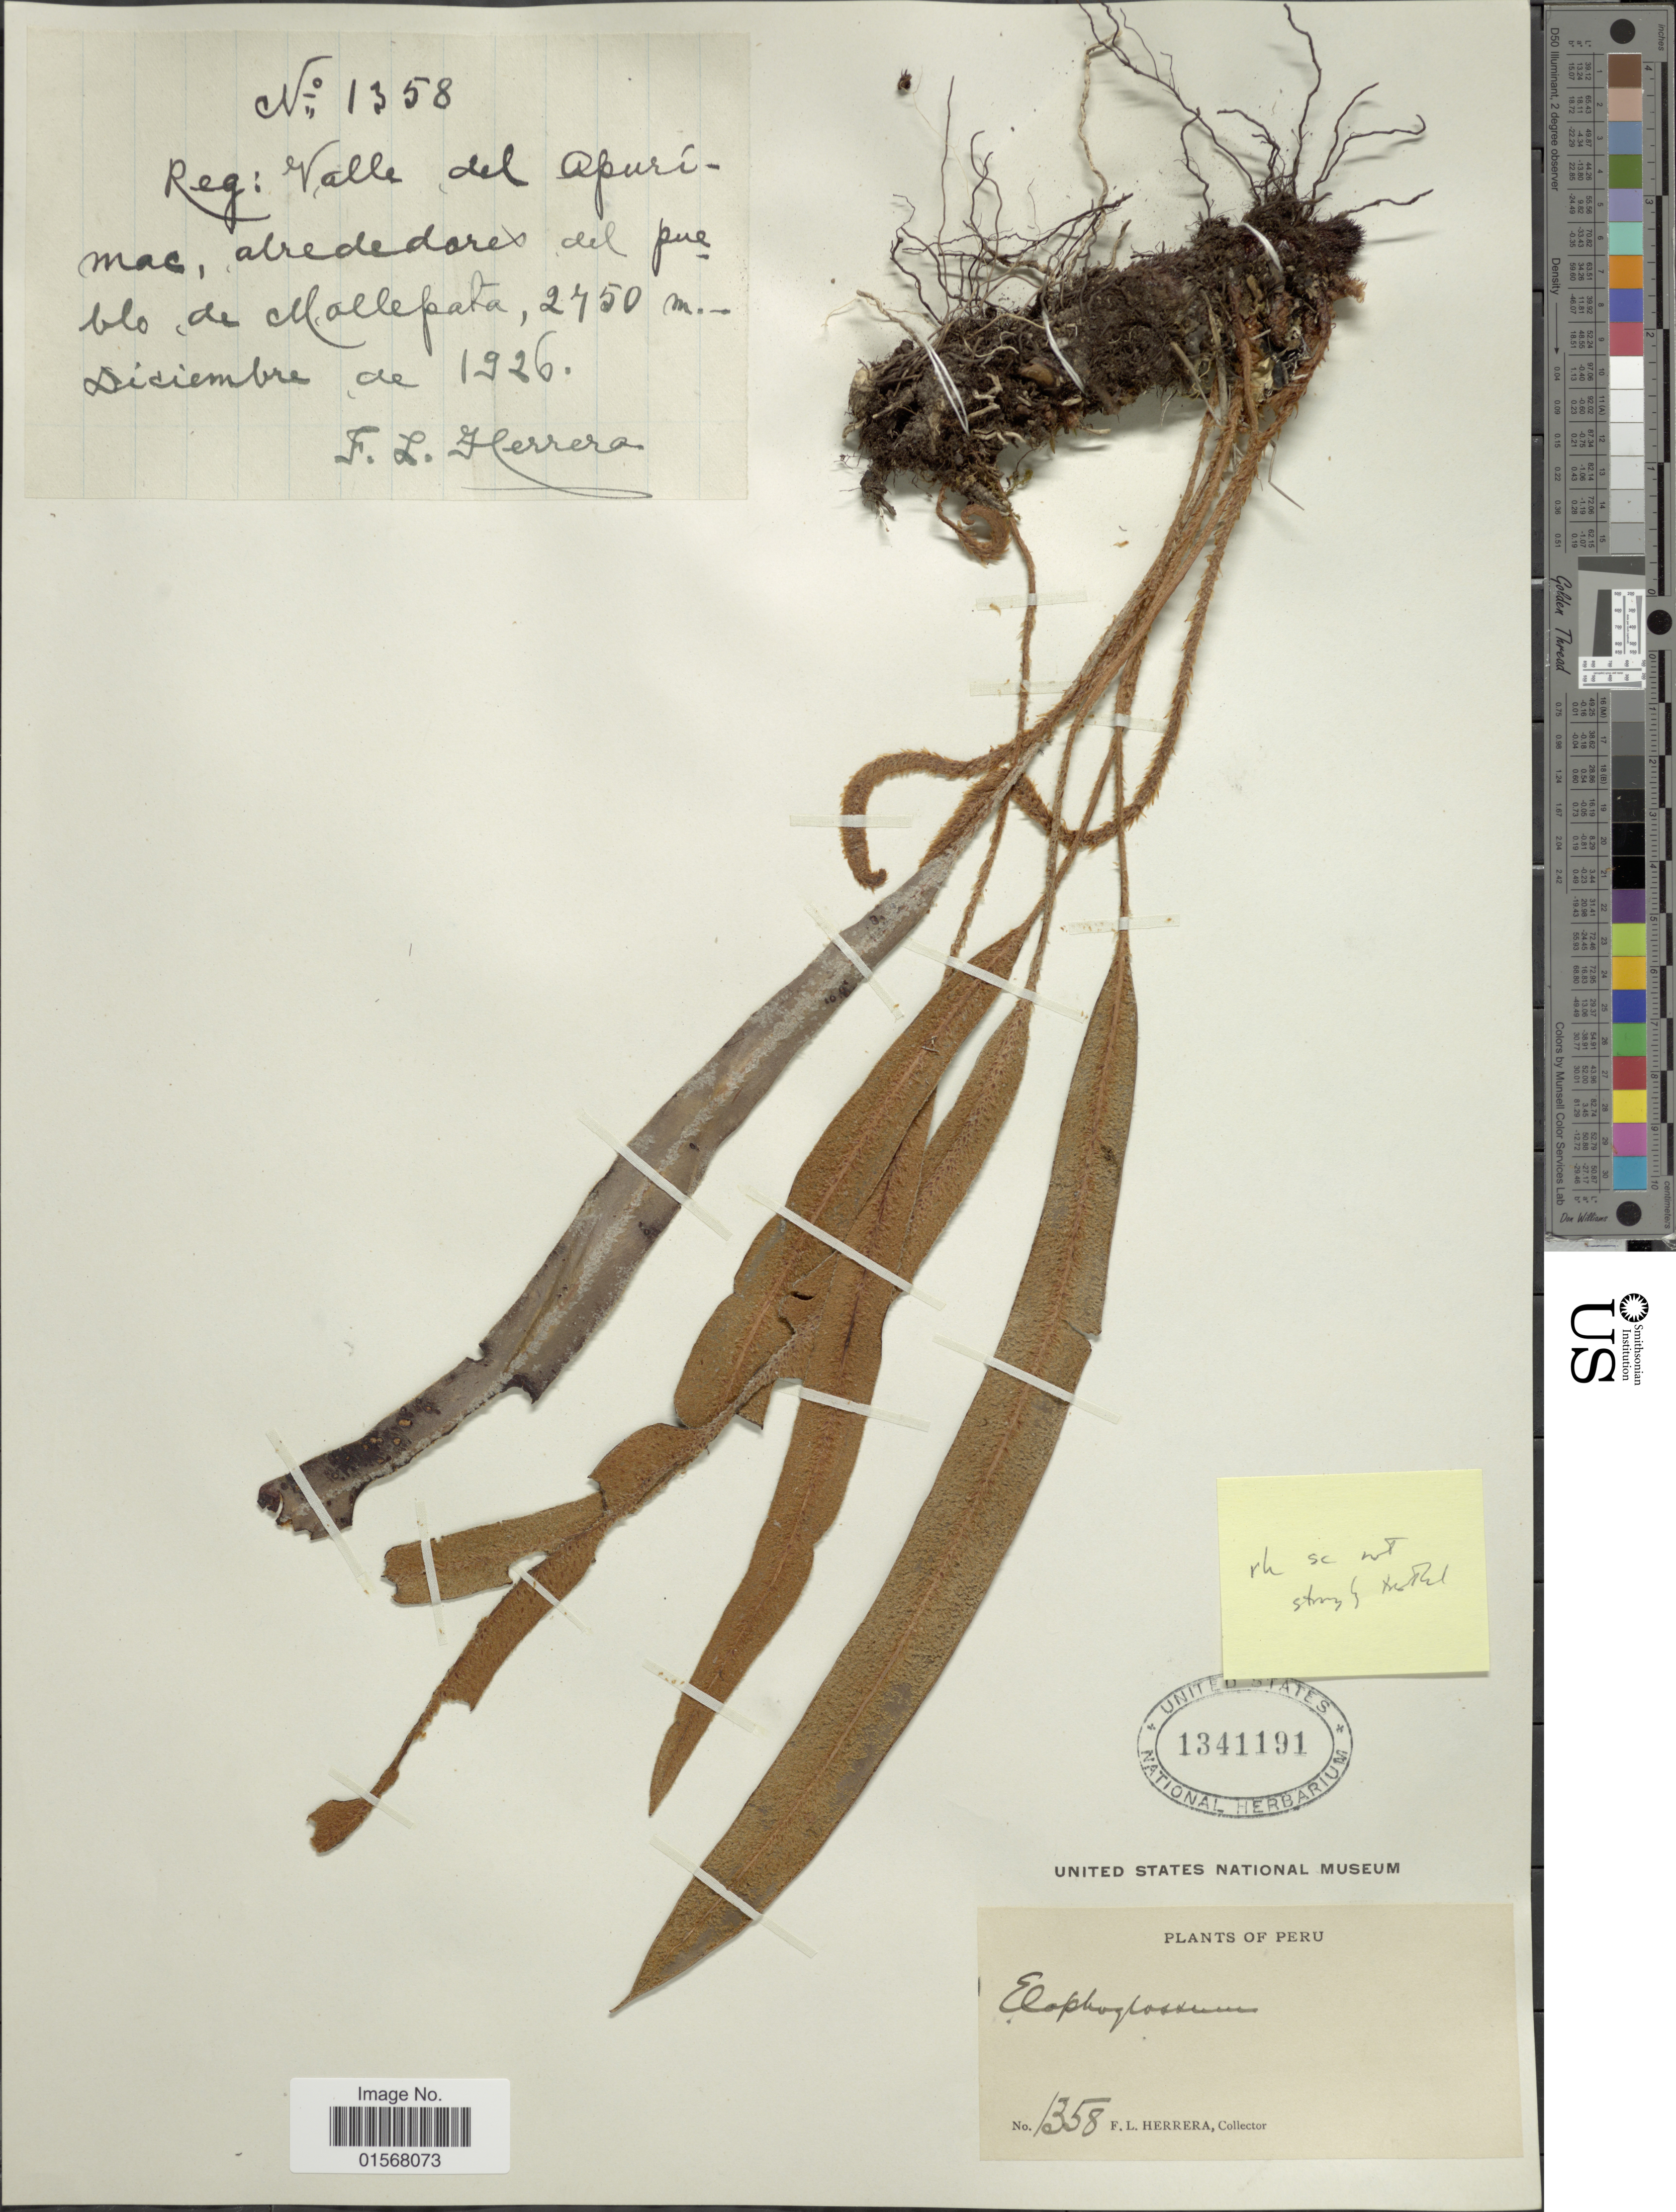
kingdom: Plantae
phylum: Tracheophyta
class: Polypodiopsida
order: Polypodiales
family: Dryopteridaceae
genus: Elaphoglossum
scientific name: Elaphoglossum sp.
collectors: F. L. Herrera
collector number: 1358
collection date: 1926-12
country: Peru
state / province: Apurímac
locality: Valle del Apurimac, alrededores del pueblo de Mollepata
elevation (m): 2450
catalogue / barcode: US 1341191